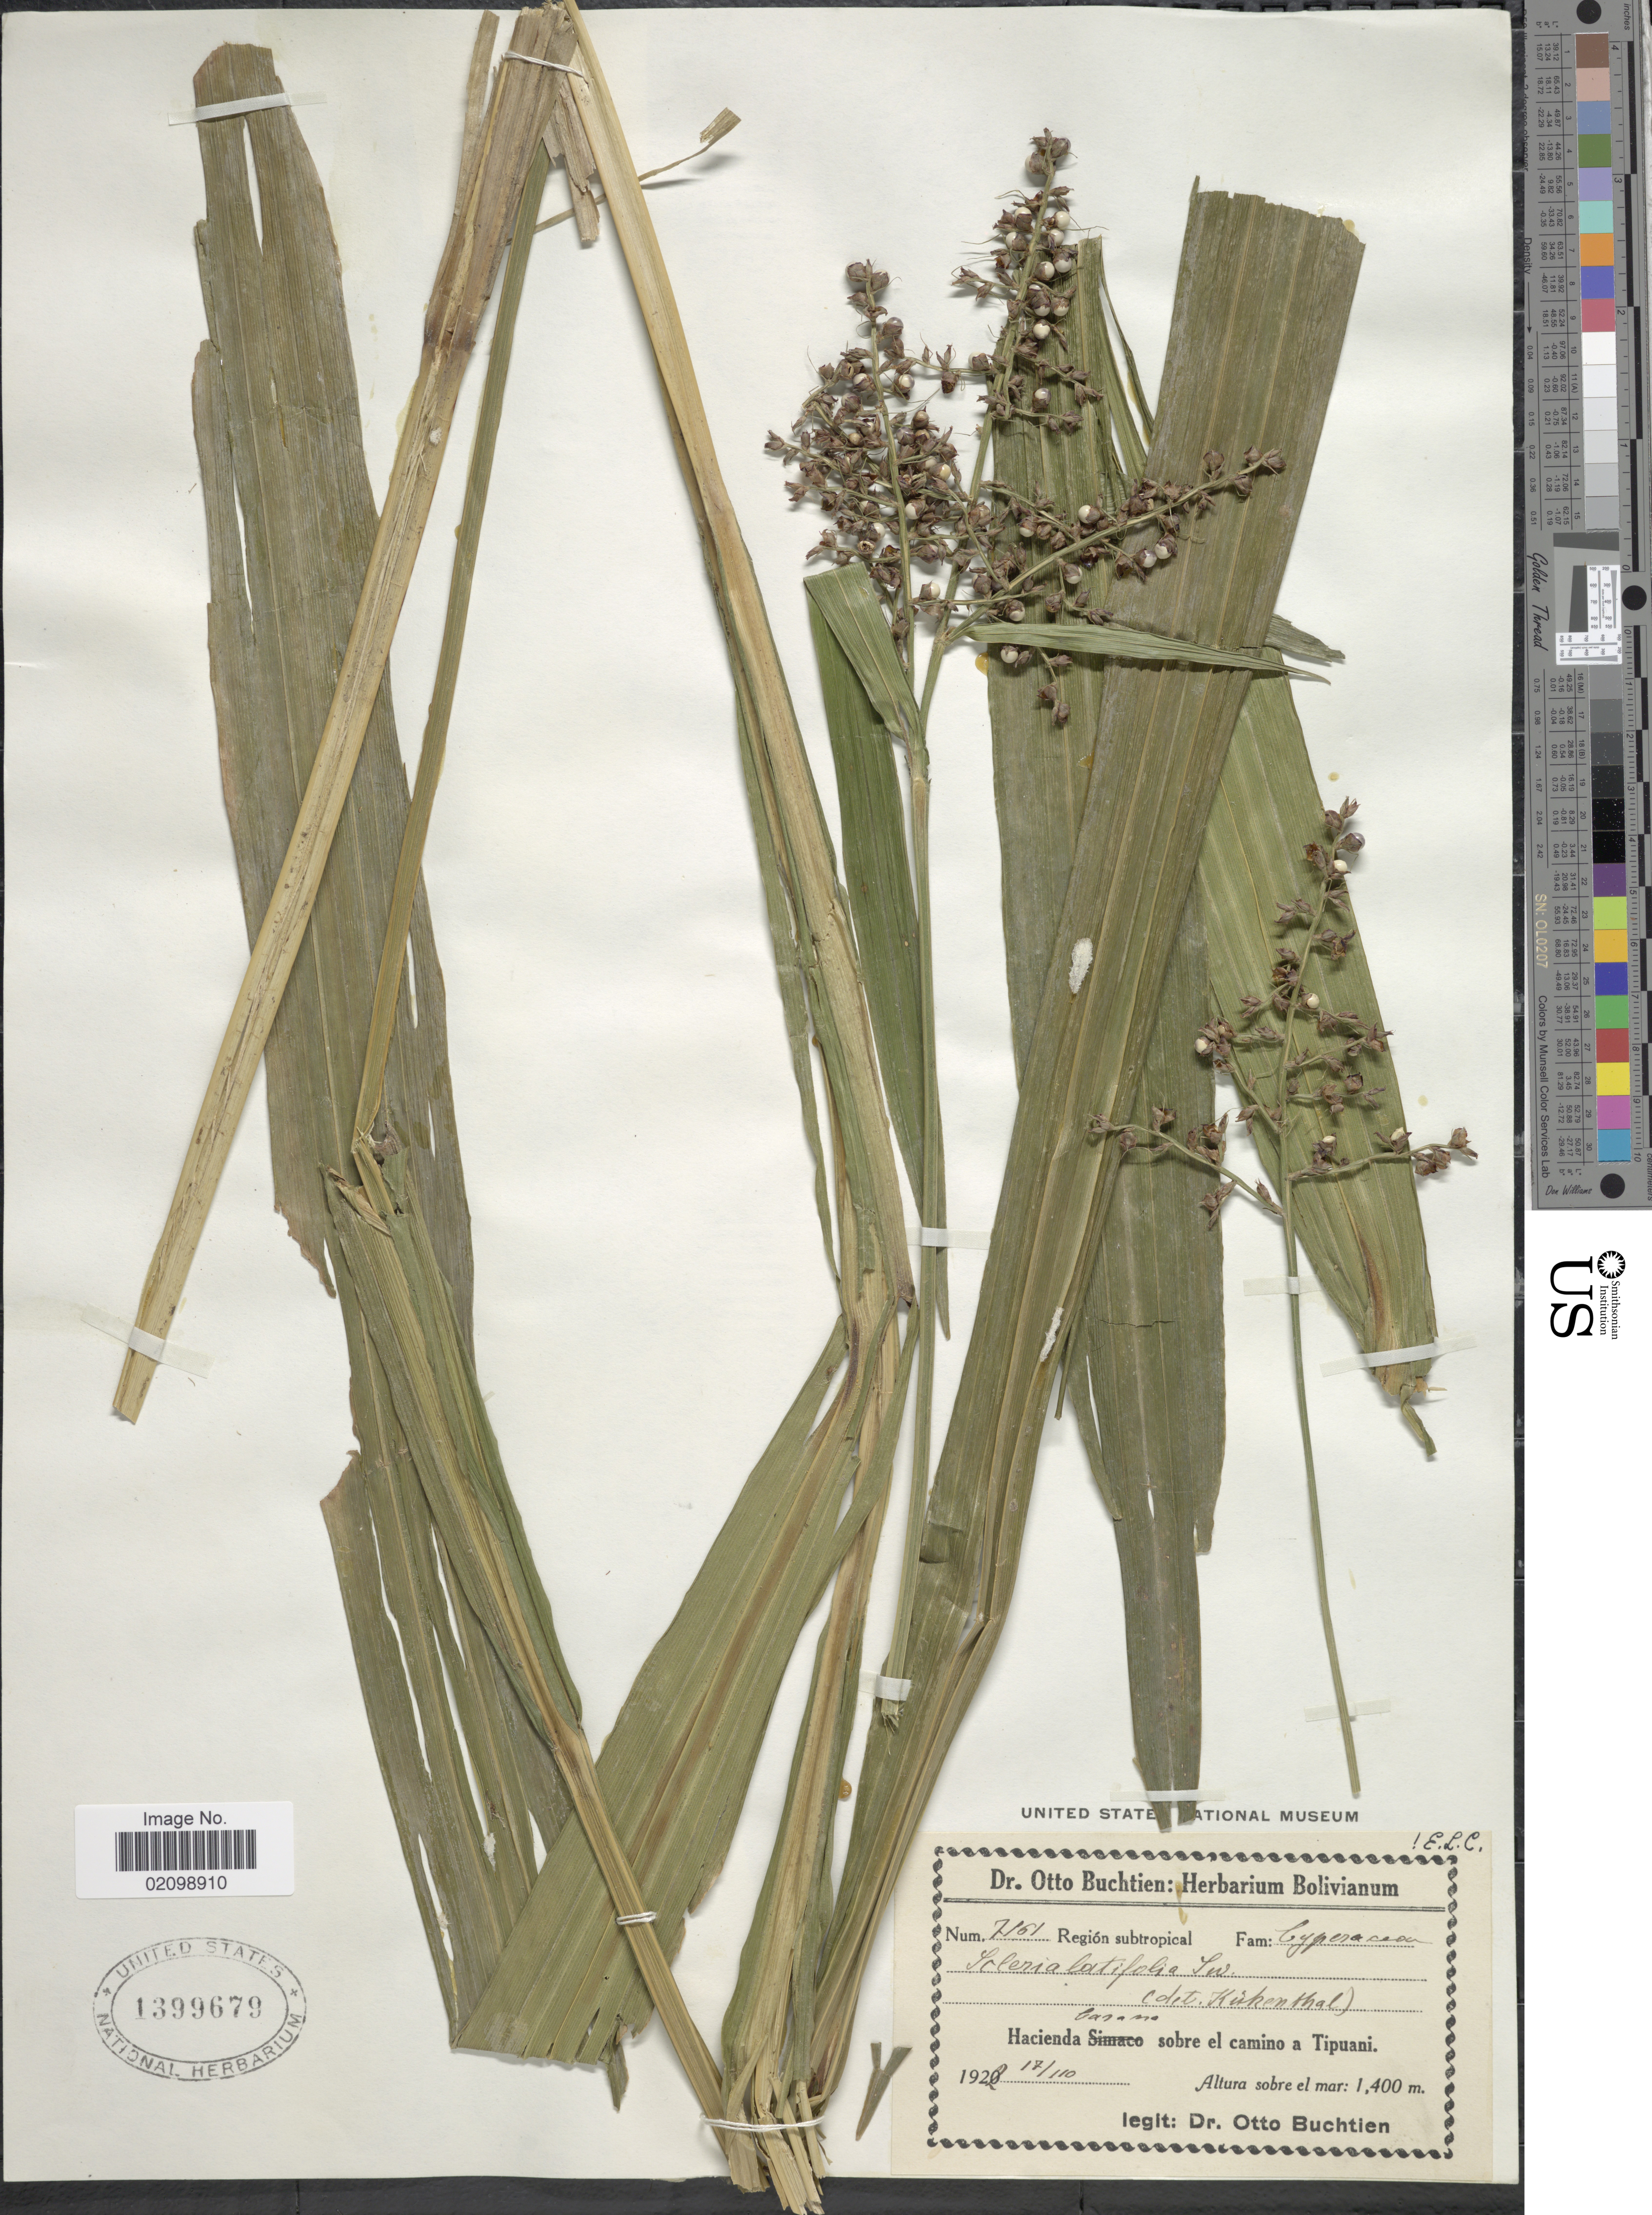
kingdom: Plantae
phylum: Tracheophyta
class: Liliopsida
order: Poales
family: Cyperaceae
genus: Scleria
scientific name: Scleria latifolia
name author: Sw.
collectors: O. Buchtien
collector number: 7161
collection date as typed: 110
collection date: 1922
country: Bolivia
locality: Region subtropical Hacienda Casana sobre el camino a Tipuani.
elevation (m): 1400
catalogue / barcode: US 1399679